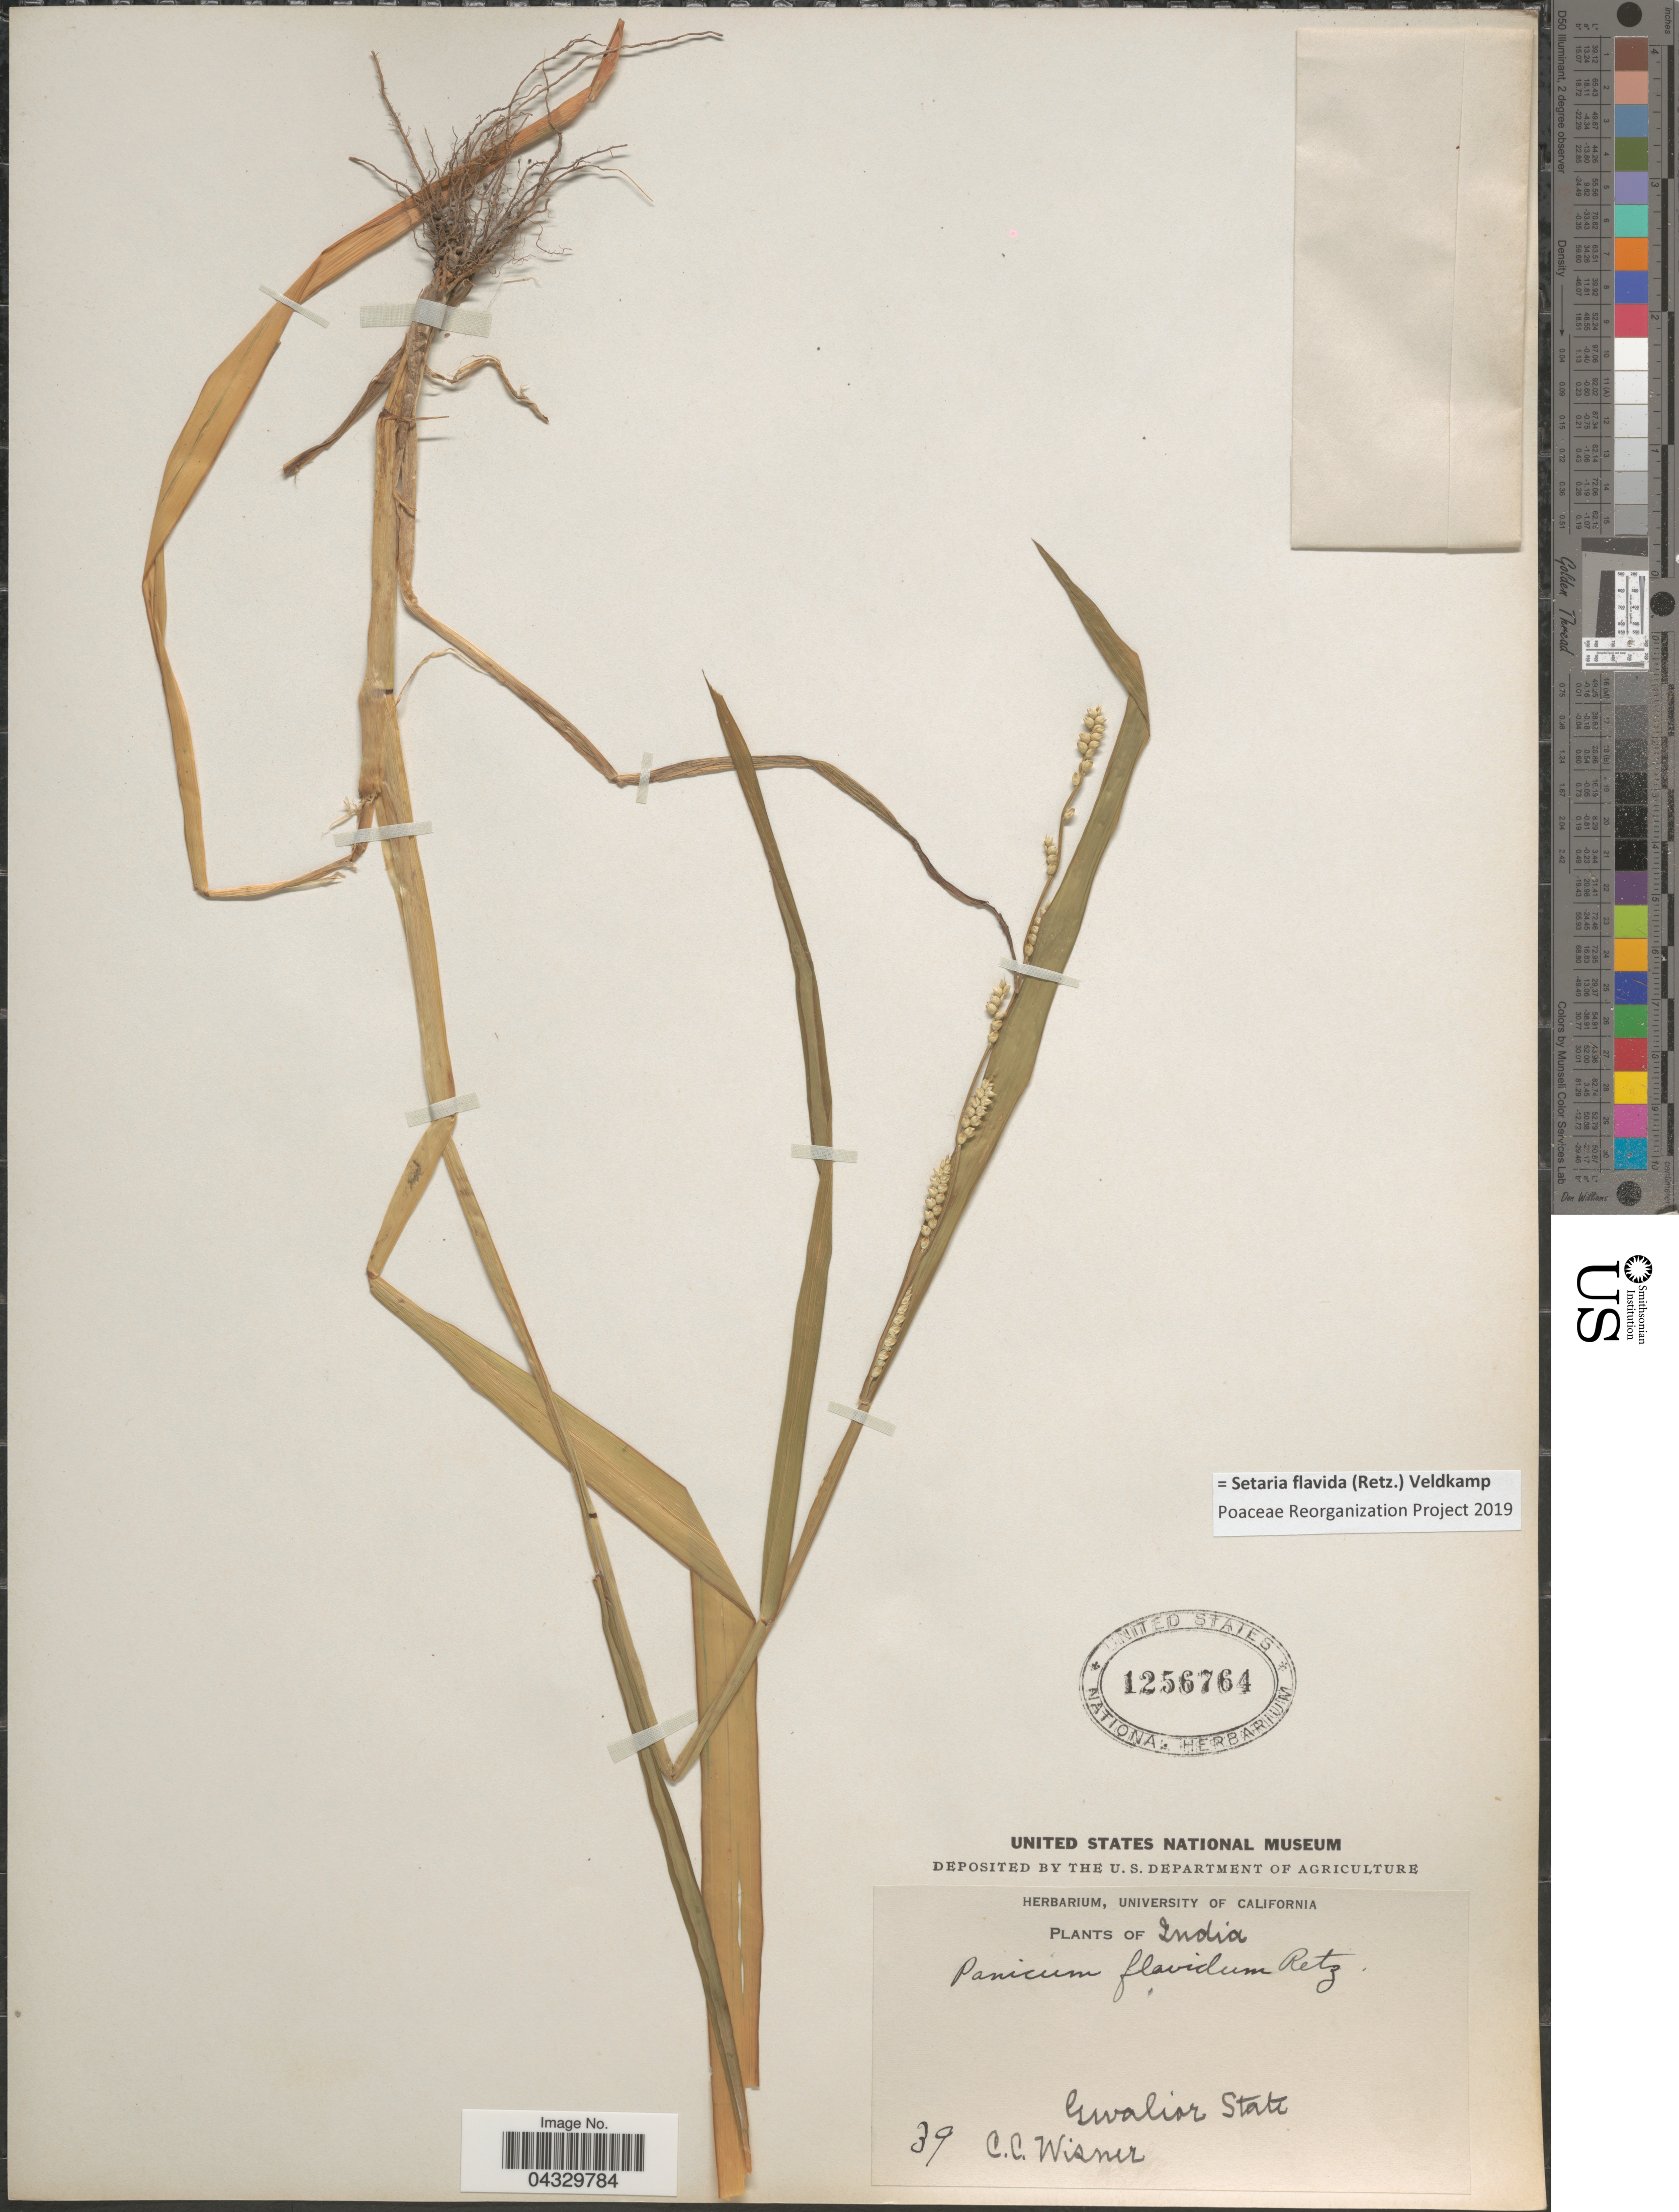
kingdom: Plantae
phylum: Tracheophyta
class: Liliopsida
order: Poales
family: Poaceae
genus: Setaria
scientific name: Setaria flavida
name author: (Retz.) Veldkamp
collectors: C. Wisner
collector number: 39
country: India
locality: Gwalior State.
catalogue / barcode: US 1256764